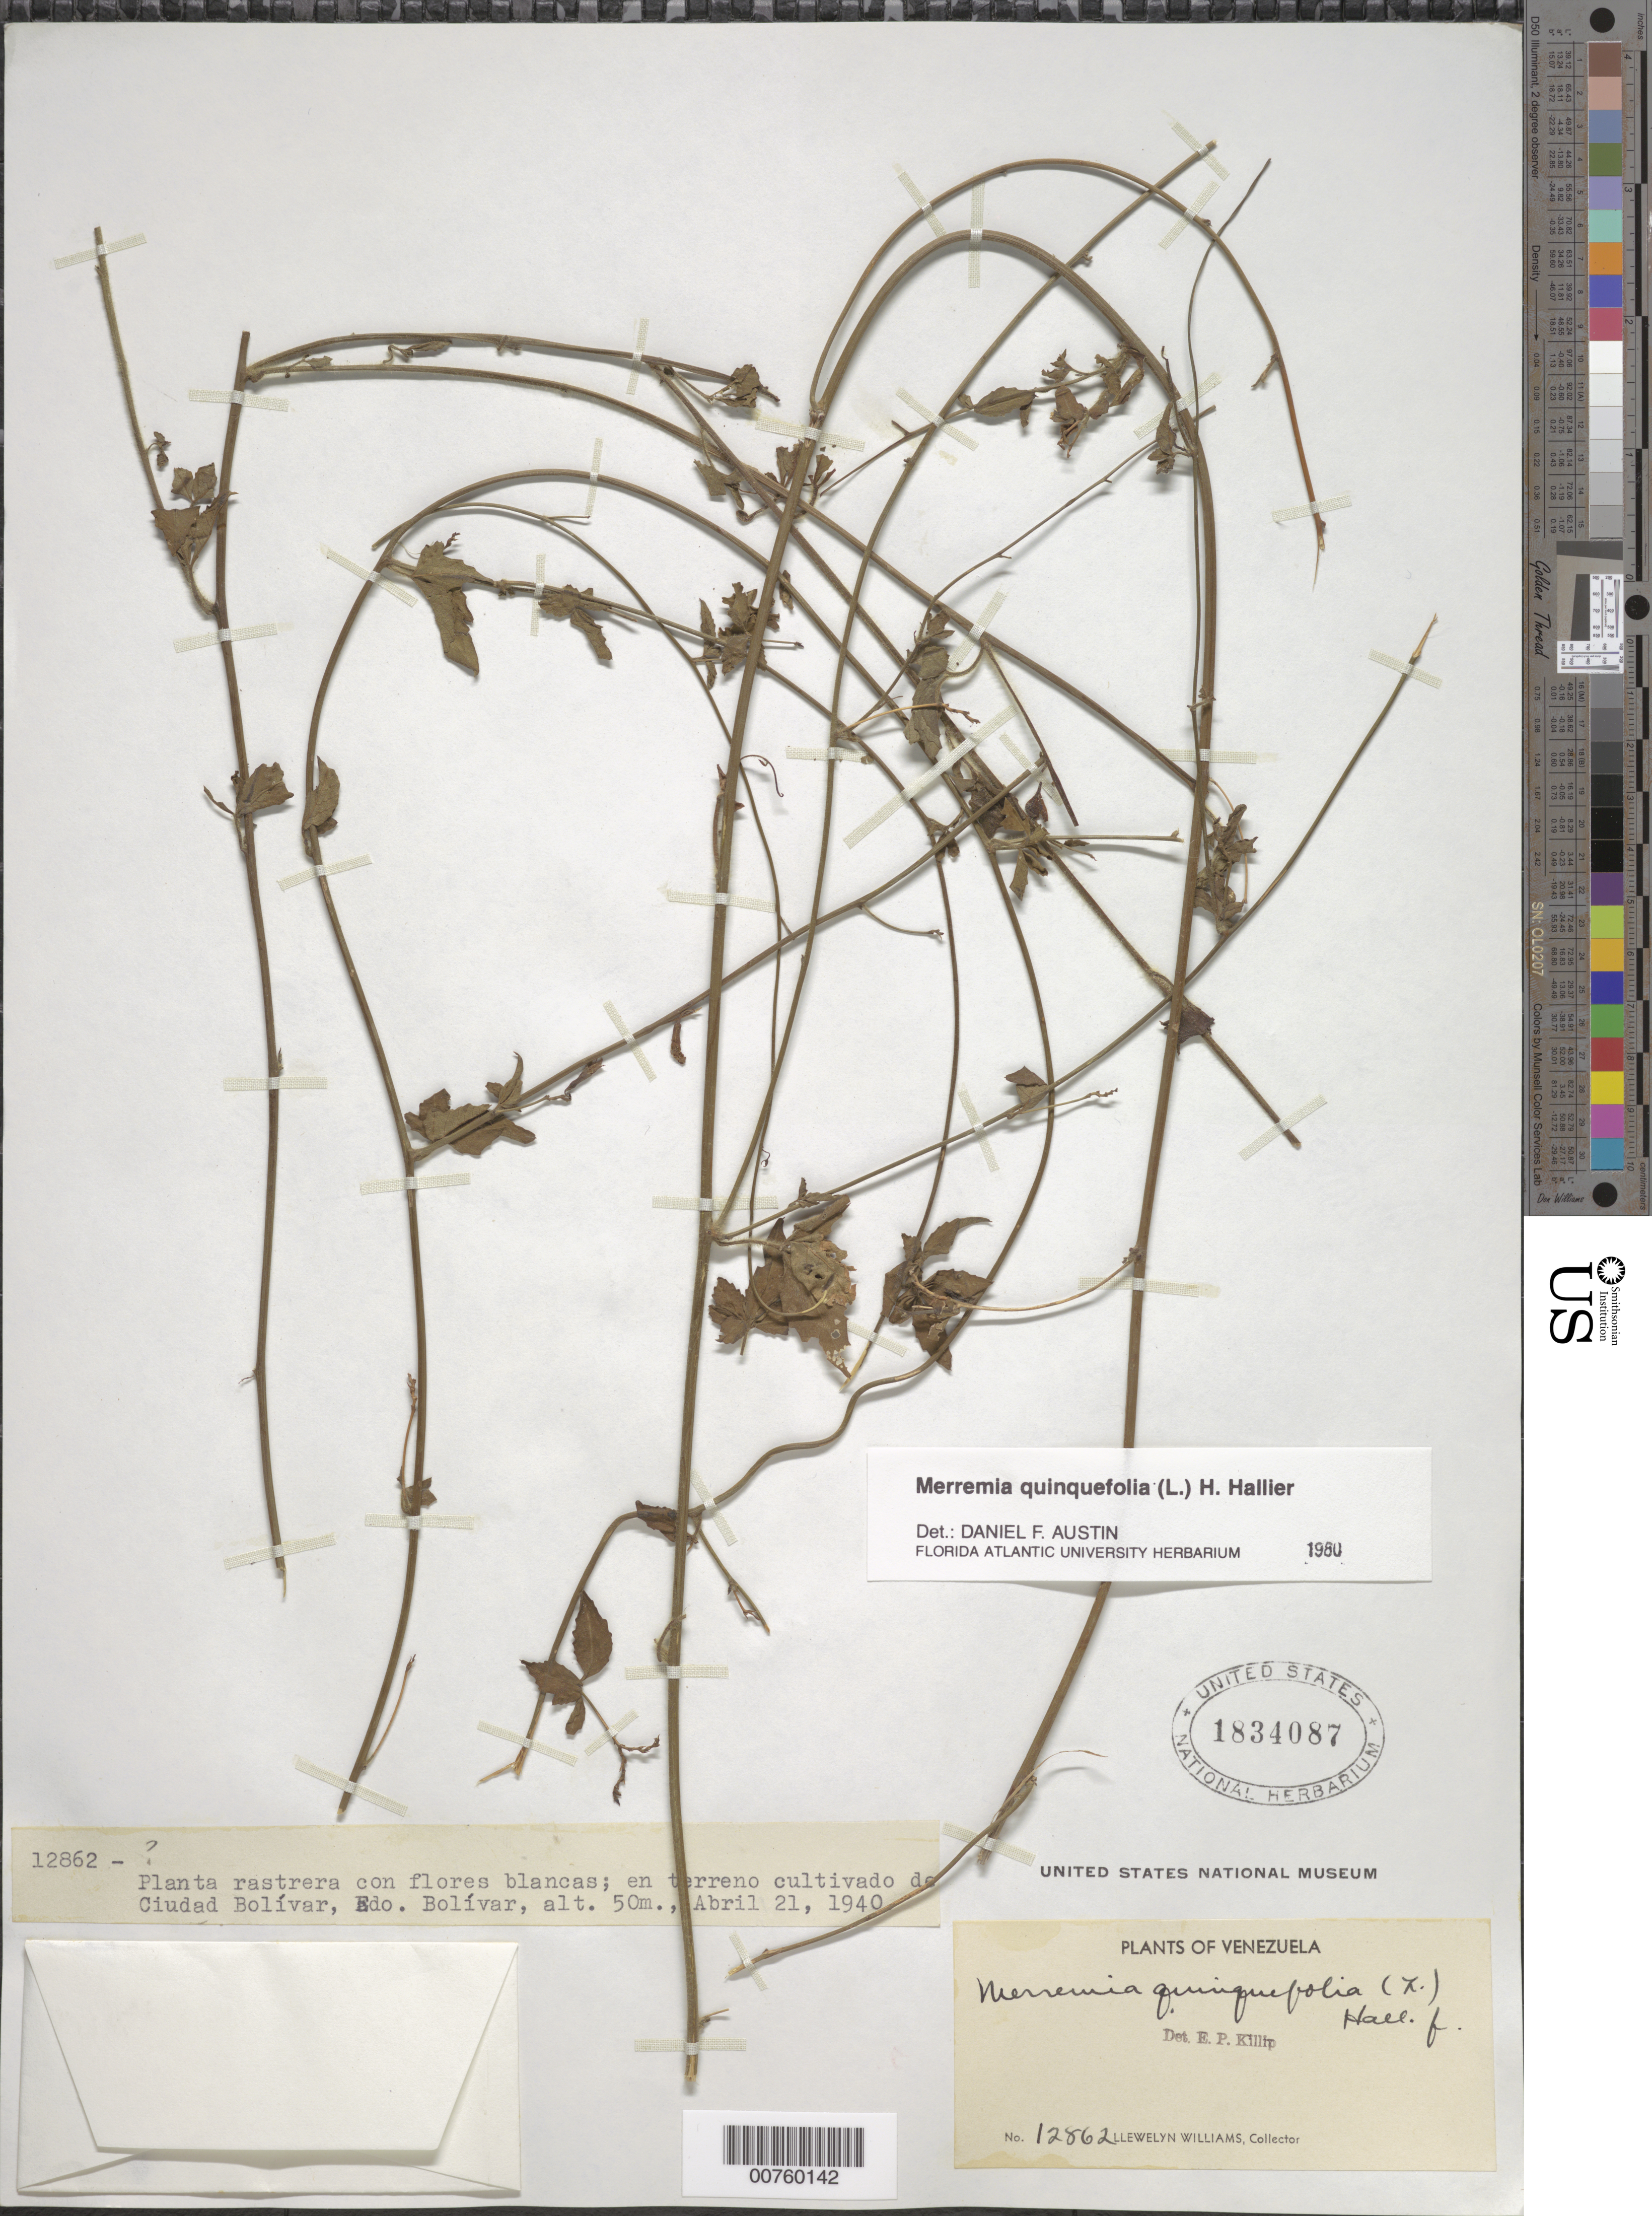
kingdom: Plantae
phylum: Tracheophyta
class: Magnoliopsida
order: Solanales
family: Convolvulaceae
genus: Distimake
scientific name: Distimake quinquefolius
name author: (L.) A. R. Simões & Staples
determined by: Strong, Mark T., (BOT), Smithsonian Institution - National Museum of Natural History (UNITED STATES)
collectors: Ll. Williams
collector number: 12862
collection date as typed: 21-Apr-40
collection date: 1940-04-21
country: Venezuela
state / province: Bolívar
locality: Ciudad Bolívar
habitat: Cultivated land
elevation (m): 50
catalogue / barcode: US 1834087